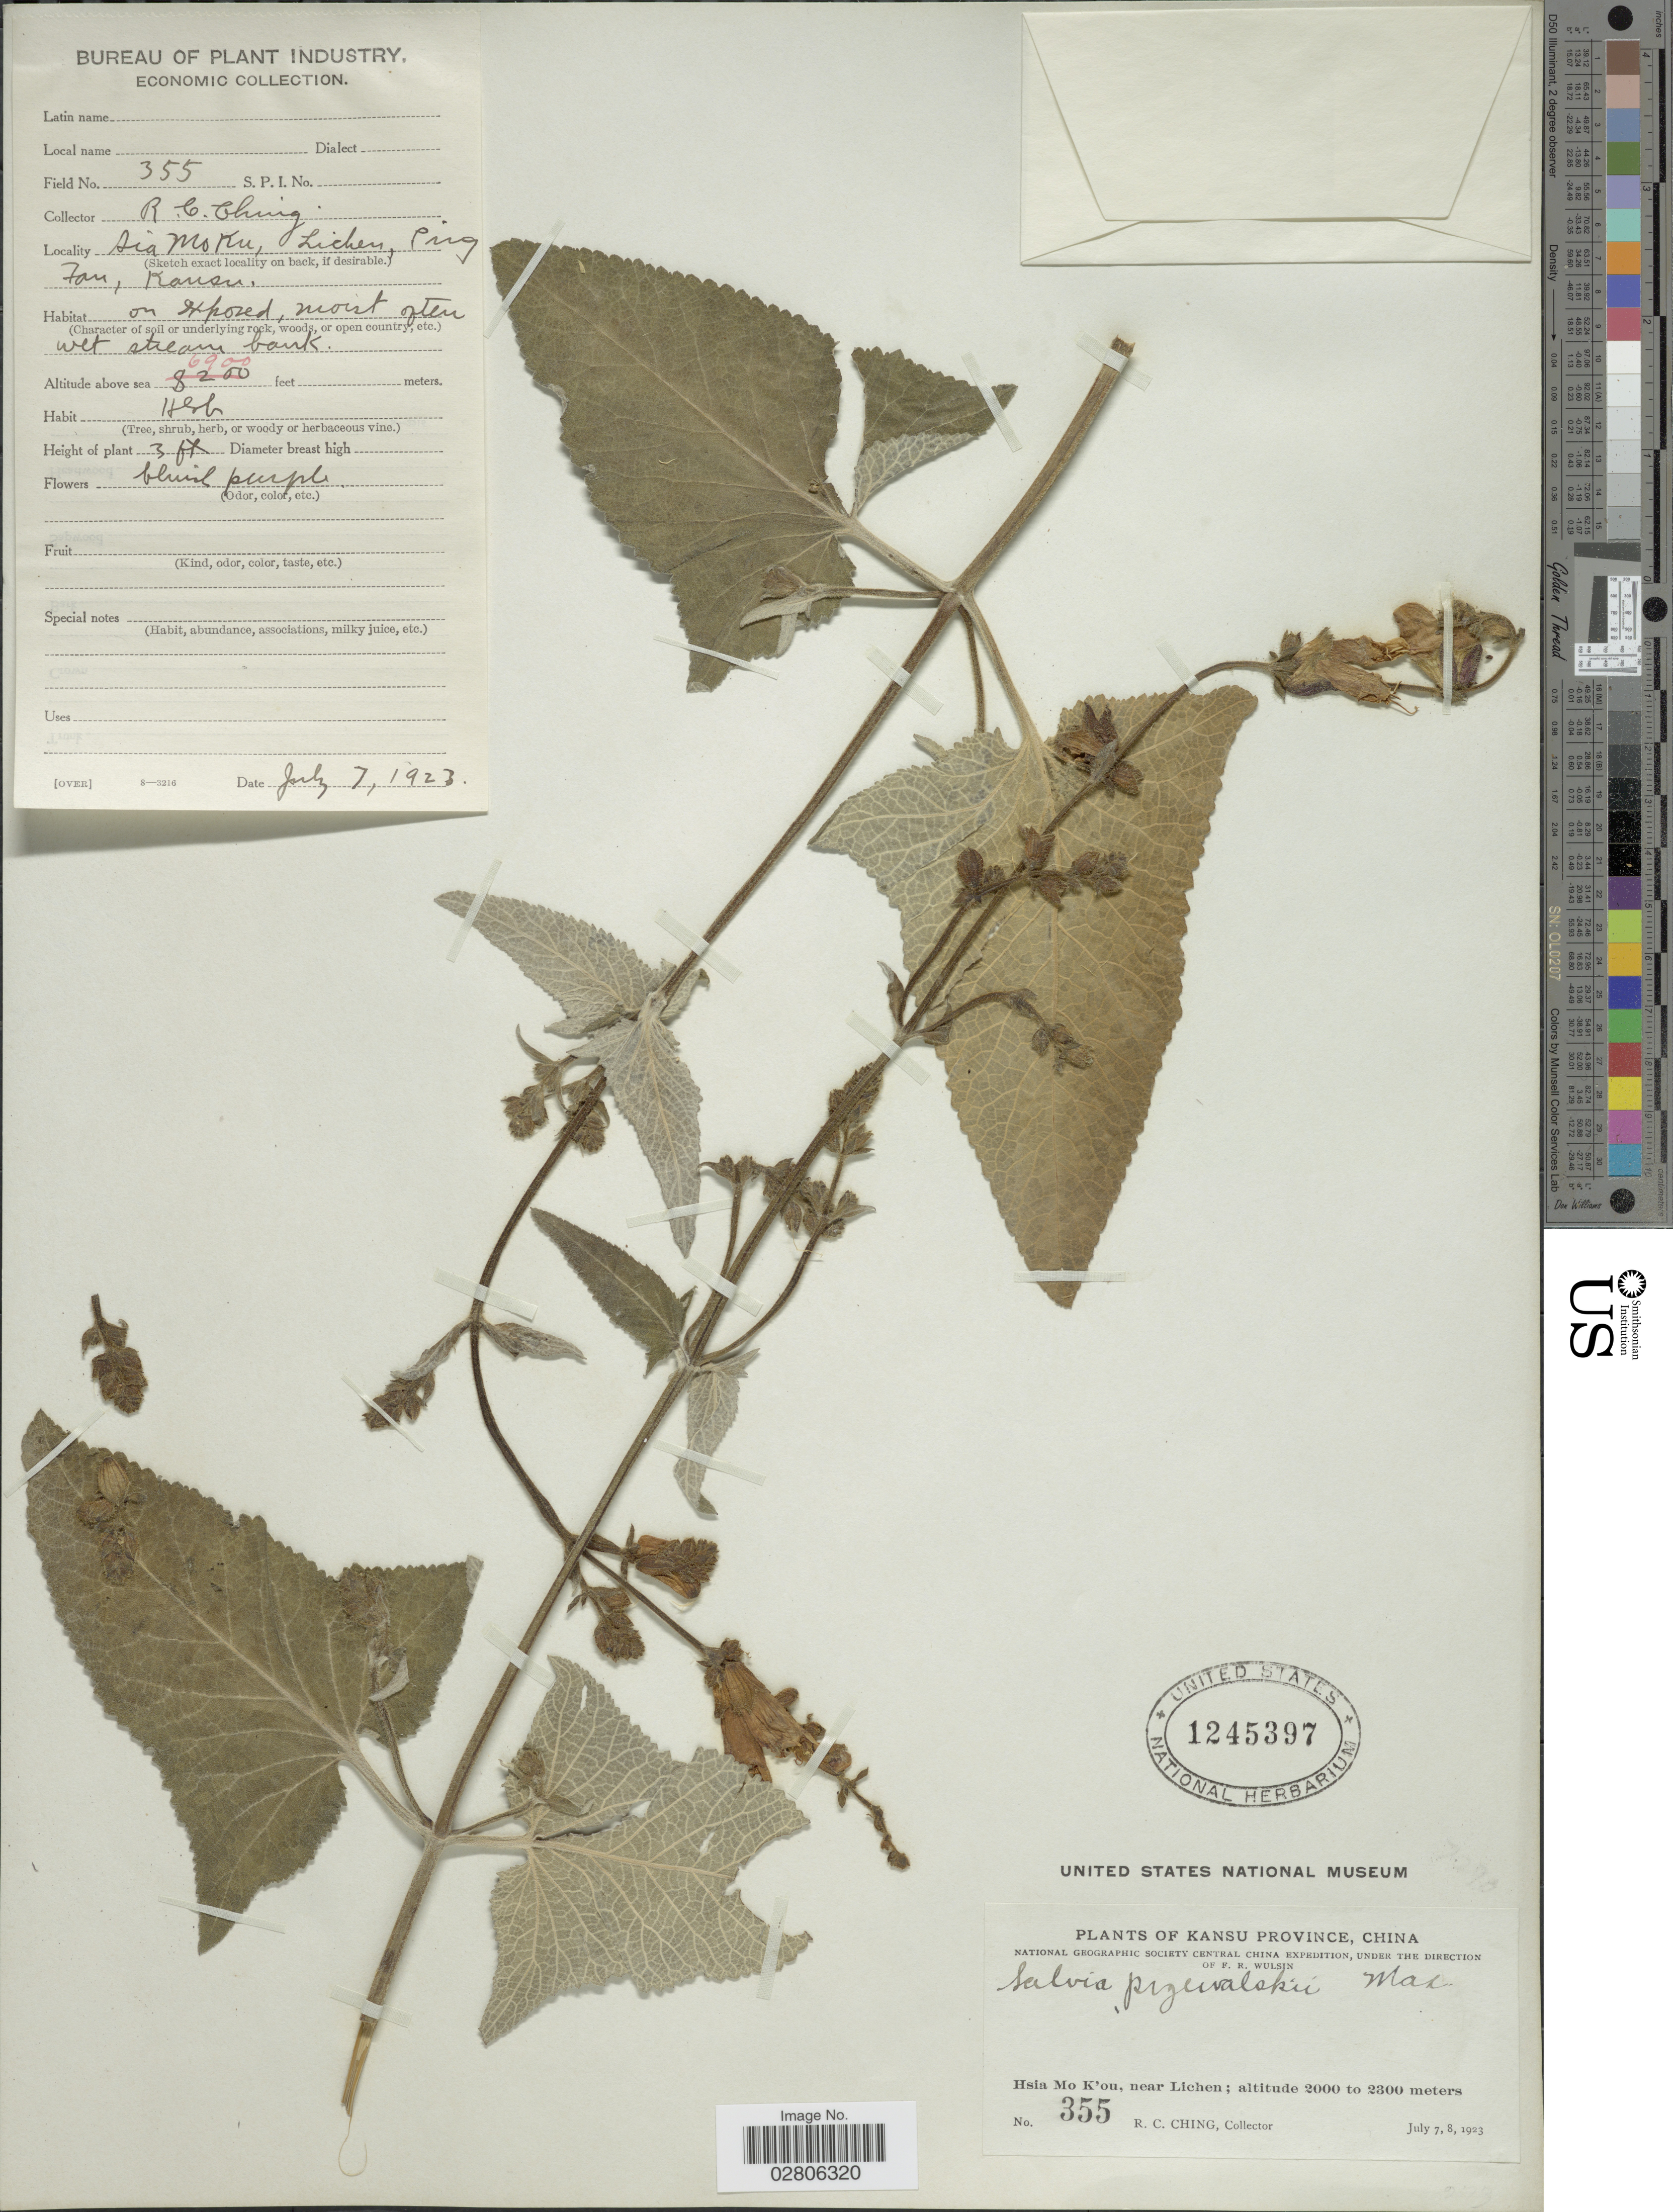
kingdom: Plantae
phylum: Tracheophyta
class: Magnoliopsida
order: Lamiales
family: Lamiaceae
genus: Salvia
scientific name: Salvia przewalskii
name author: Maxim.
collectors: R. C. Ching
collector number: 355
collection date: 1923-07-07/1923-07-08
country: China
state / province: Gansu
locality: Kansu Province, Hsia Mo K'ou, near Lichen.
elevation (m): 2103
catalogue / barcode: US 1245397